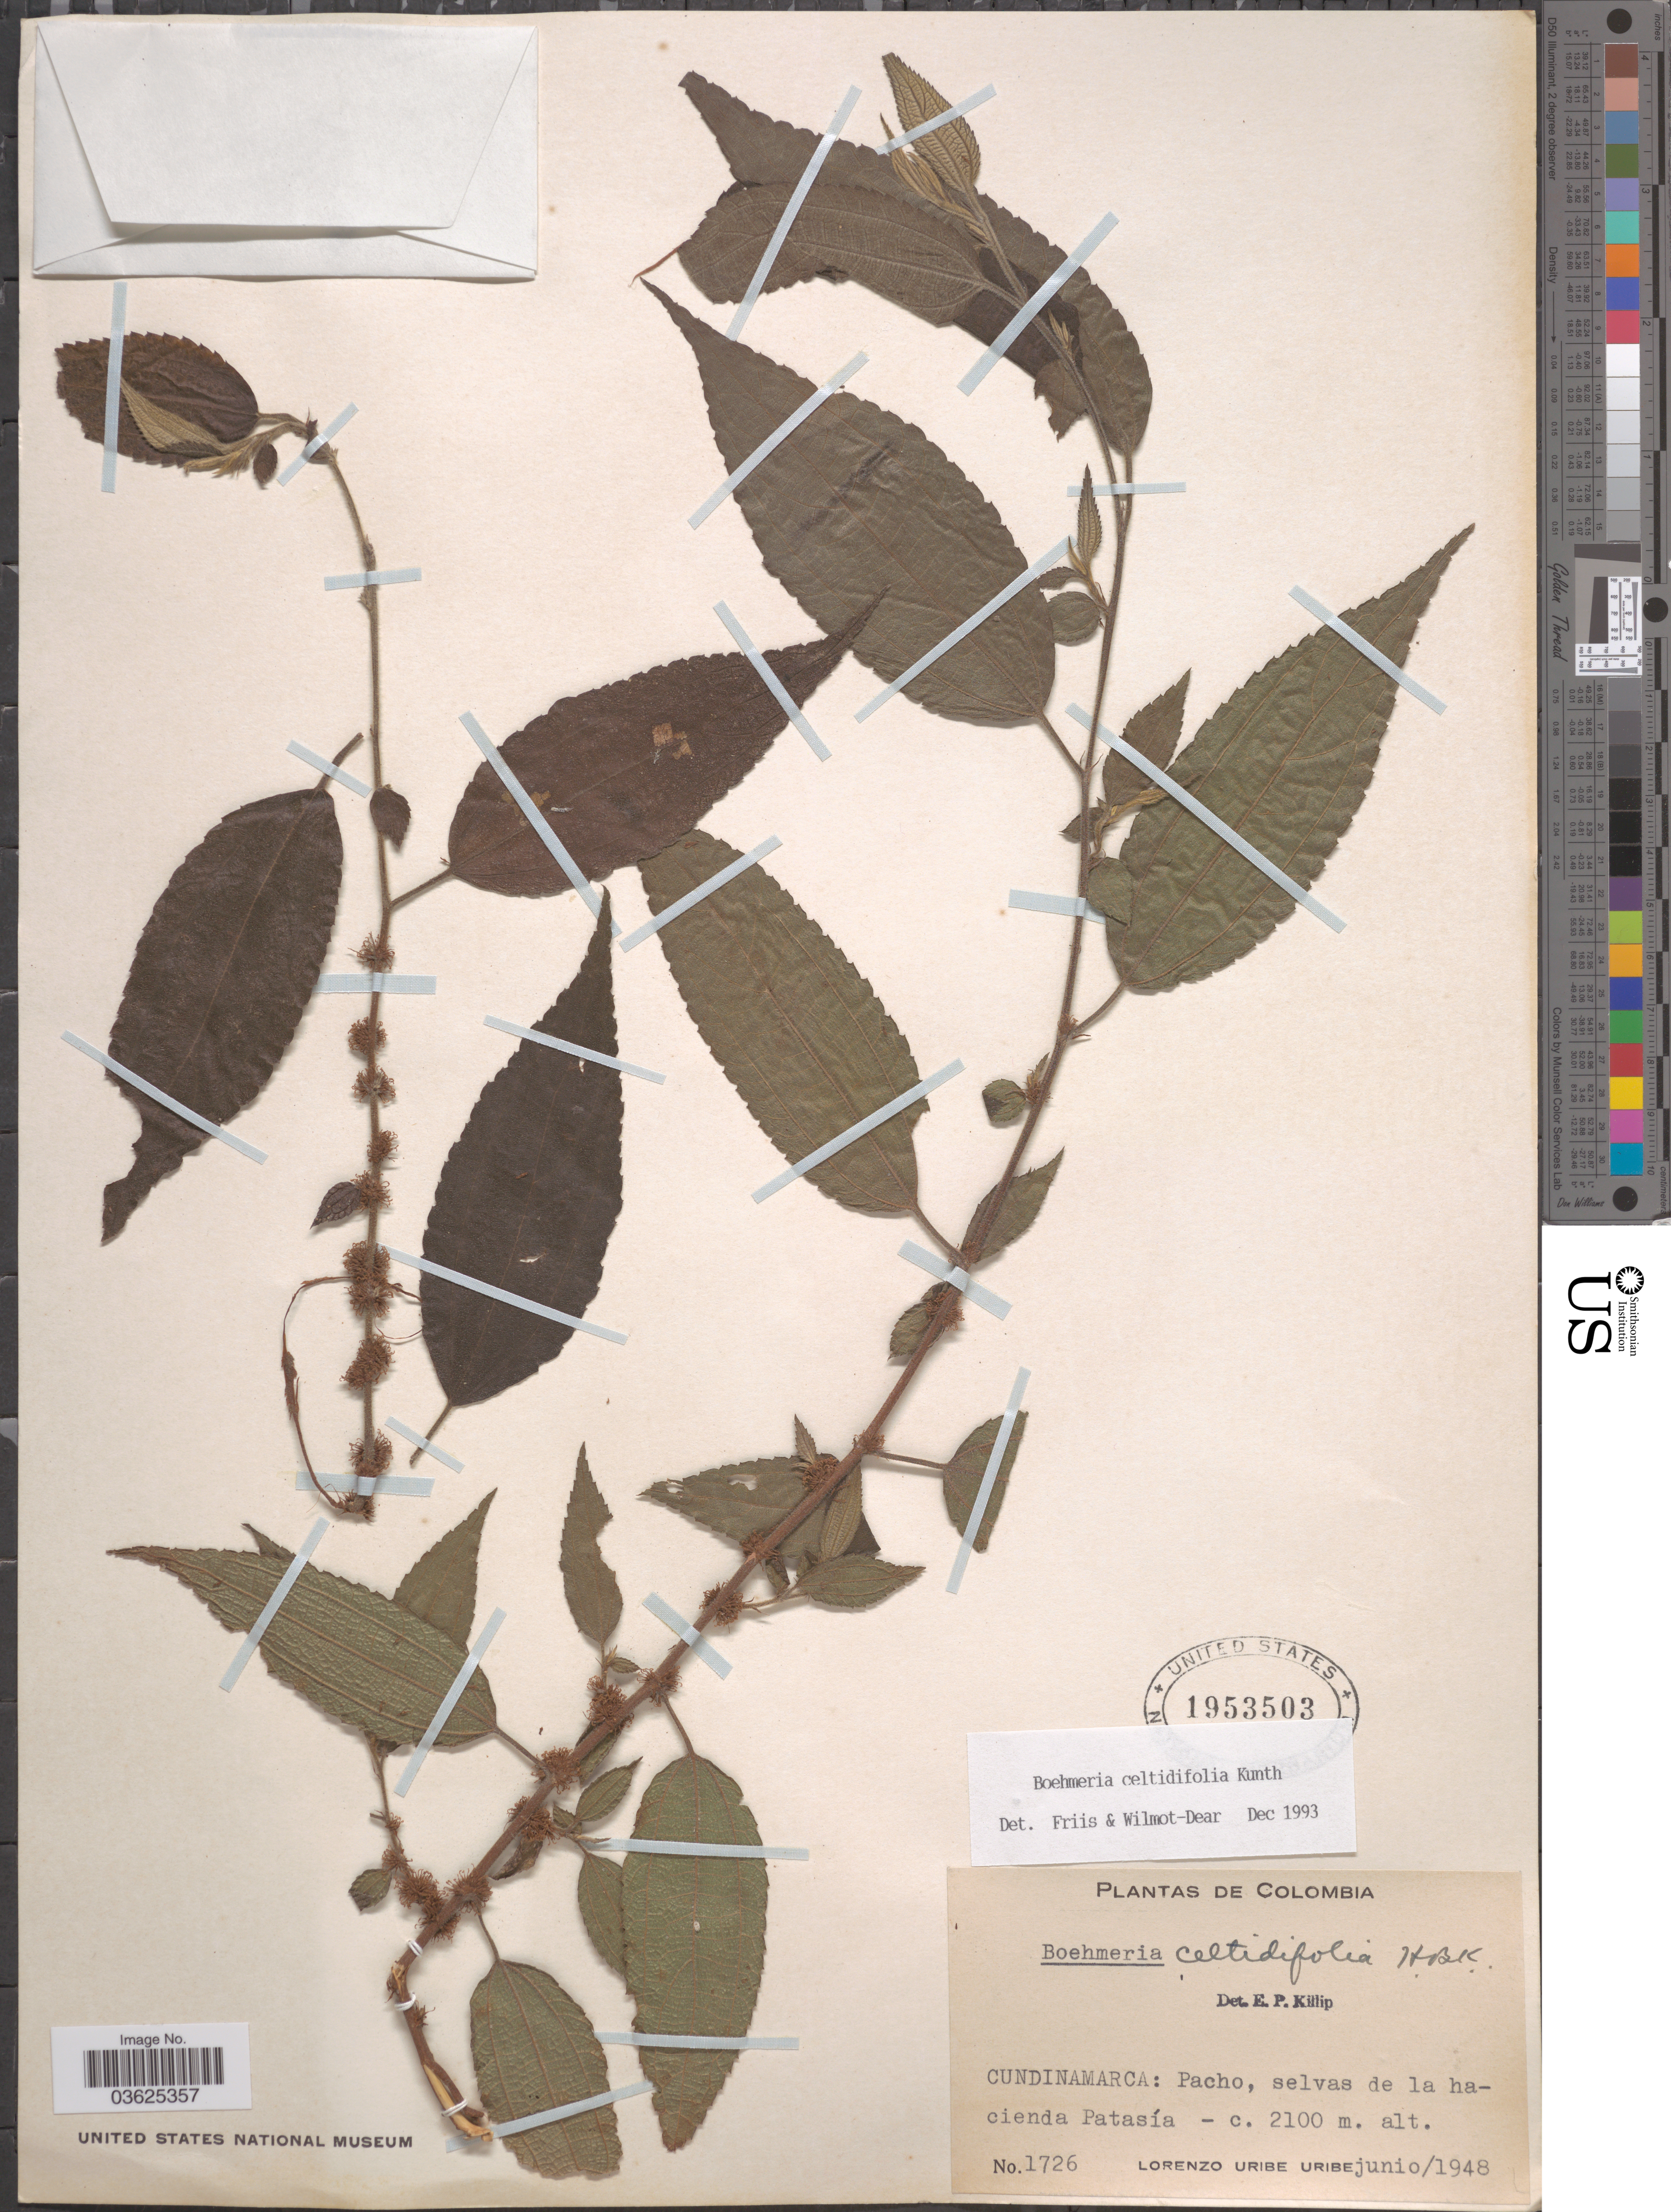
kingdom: Plantae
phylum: Tracheophyta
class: Magnoliopsida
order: Rosales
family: Urticaceae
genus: Boehmeria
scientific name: Boehmeria celtidifolia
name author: Kunth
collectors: L. Uribe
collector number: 1726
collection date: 1948-06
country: Colombia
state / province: Cundinamarca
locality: Pacho, selvas de la hacienda Patasía.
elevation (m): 2100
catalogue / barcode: US 1953503